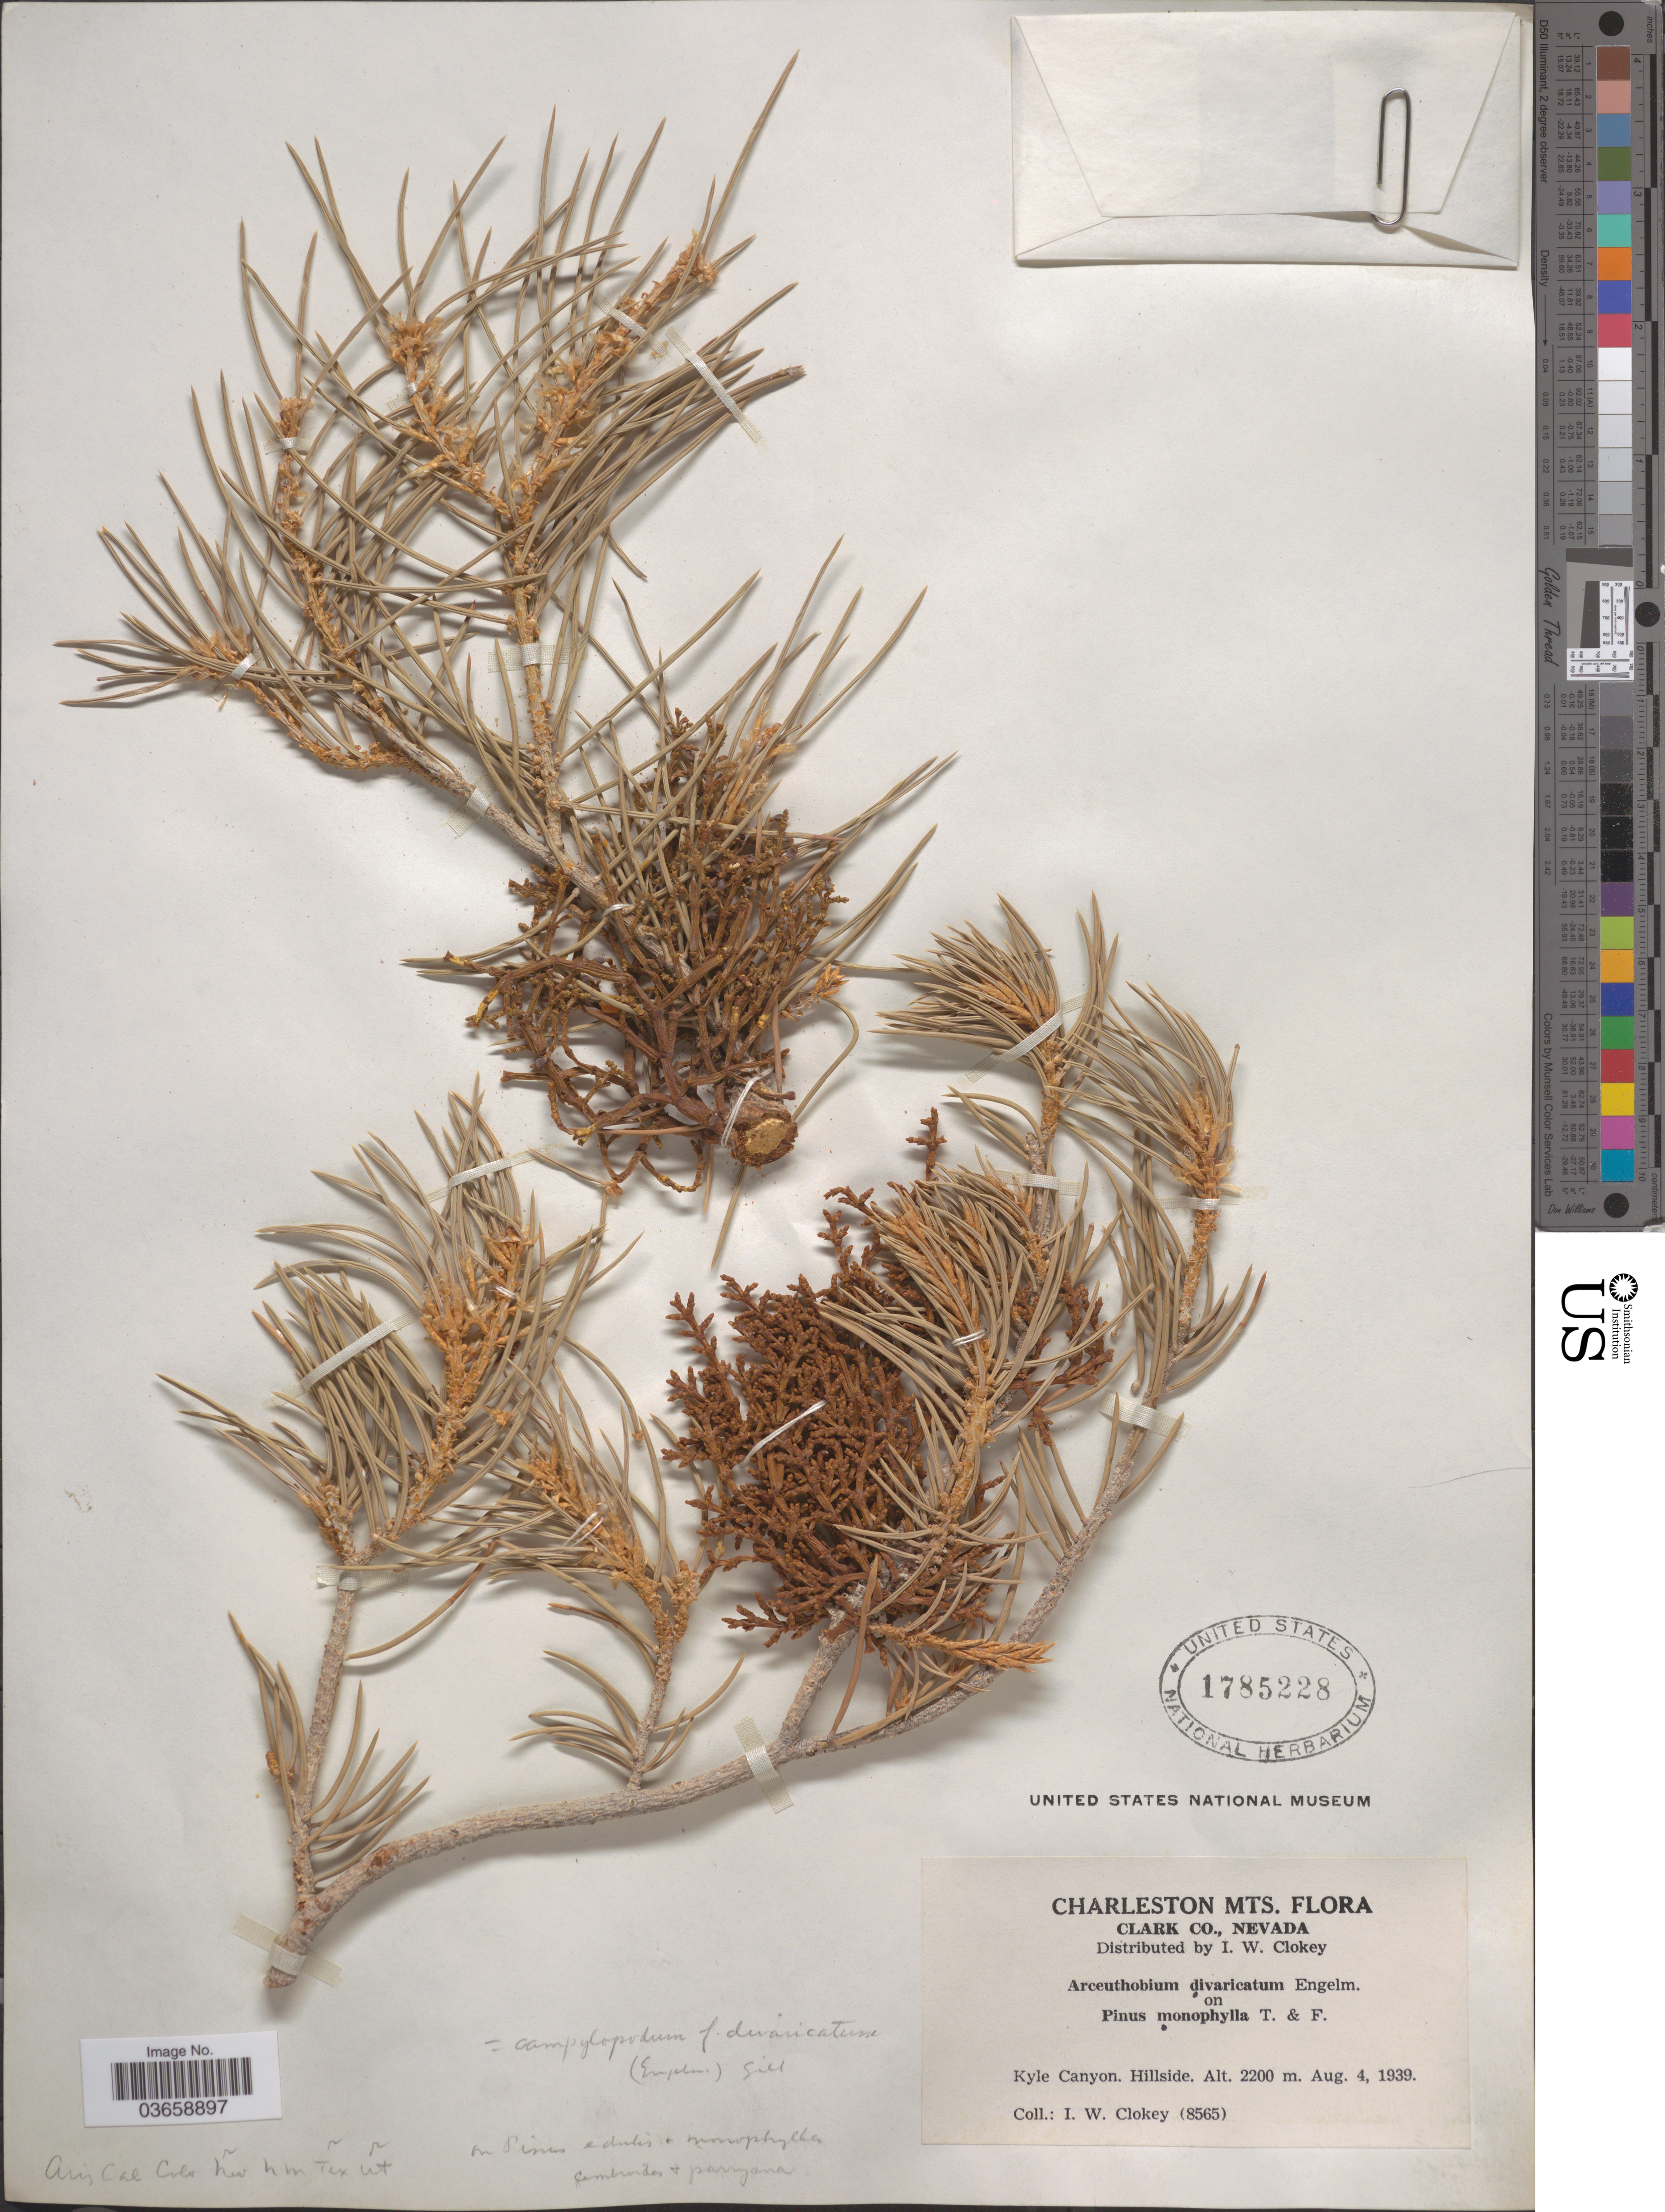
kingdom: Plantae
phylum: Tracheophyta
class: Magnoliopsida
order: Santalales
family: Viscaceae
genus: Arceuthobium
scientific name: Arceuthobium campylopodum f. divaricatum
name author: (Engelm.) L.S. Gill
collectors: I. W. Clokey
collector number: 8565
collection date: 1939-08-04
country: United States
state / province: Nevada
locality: Charleston Mts. Clark Co. Kyle Canyon. Hillside.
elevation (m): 2200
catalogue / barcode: US 1785228